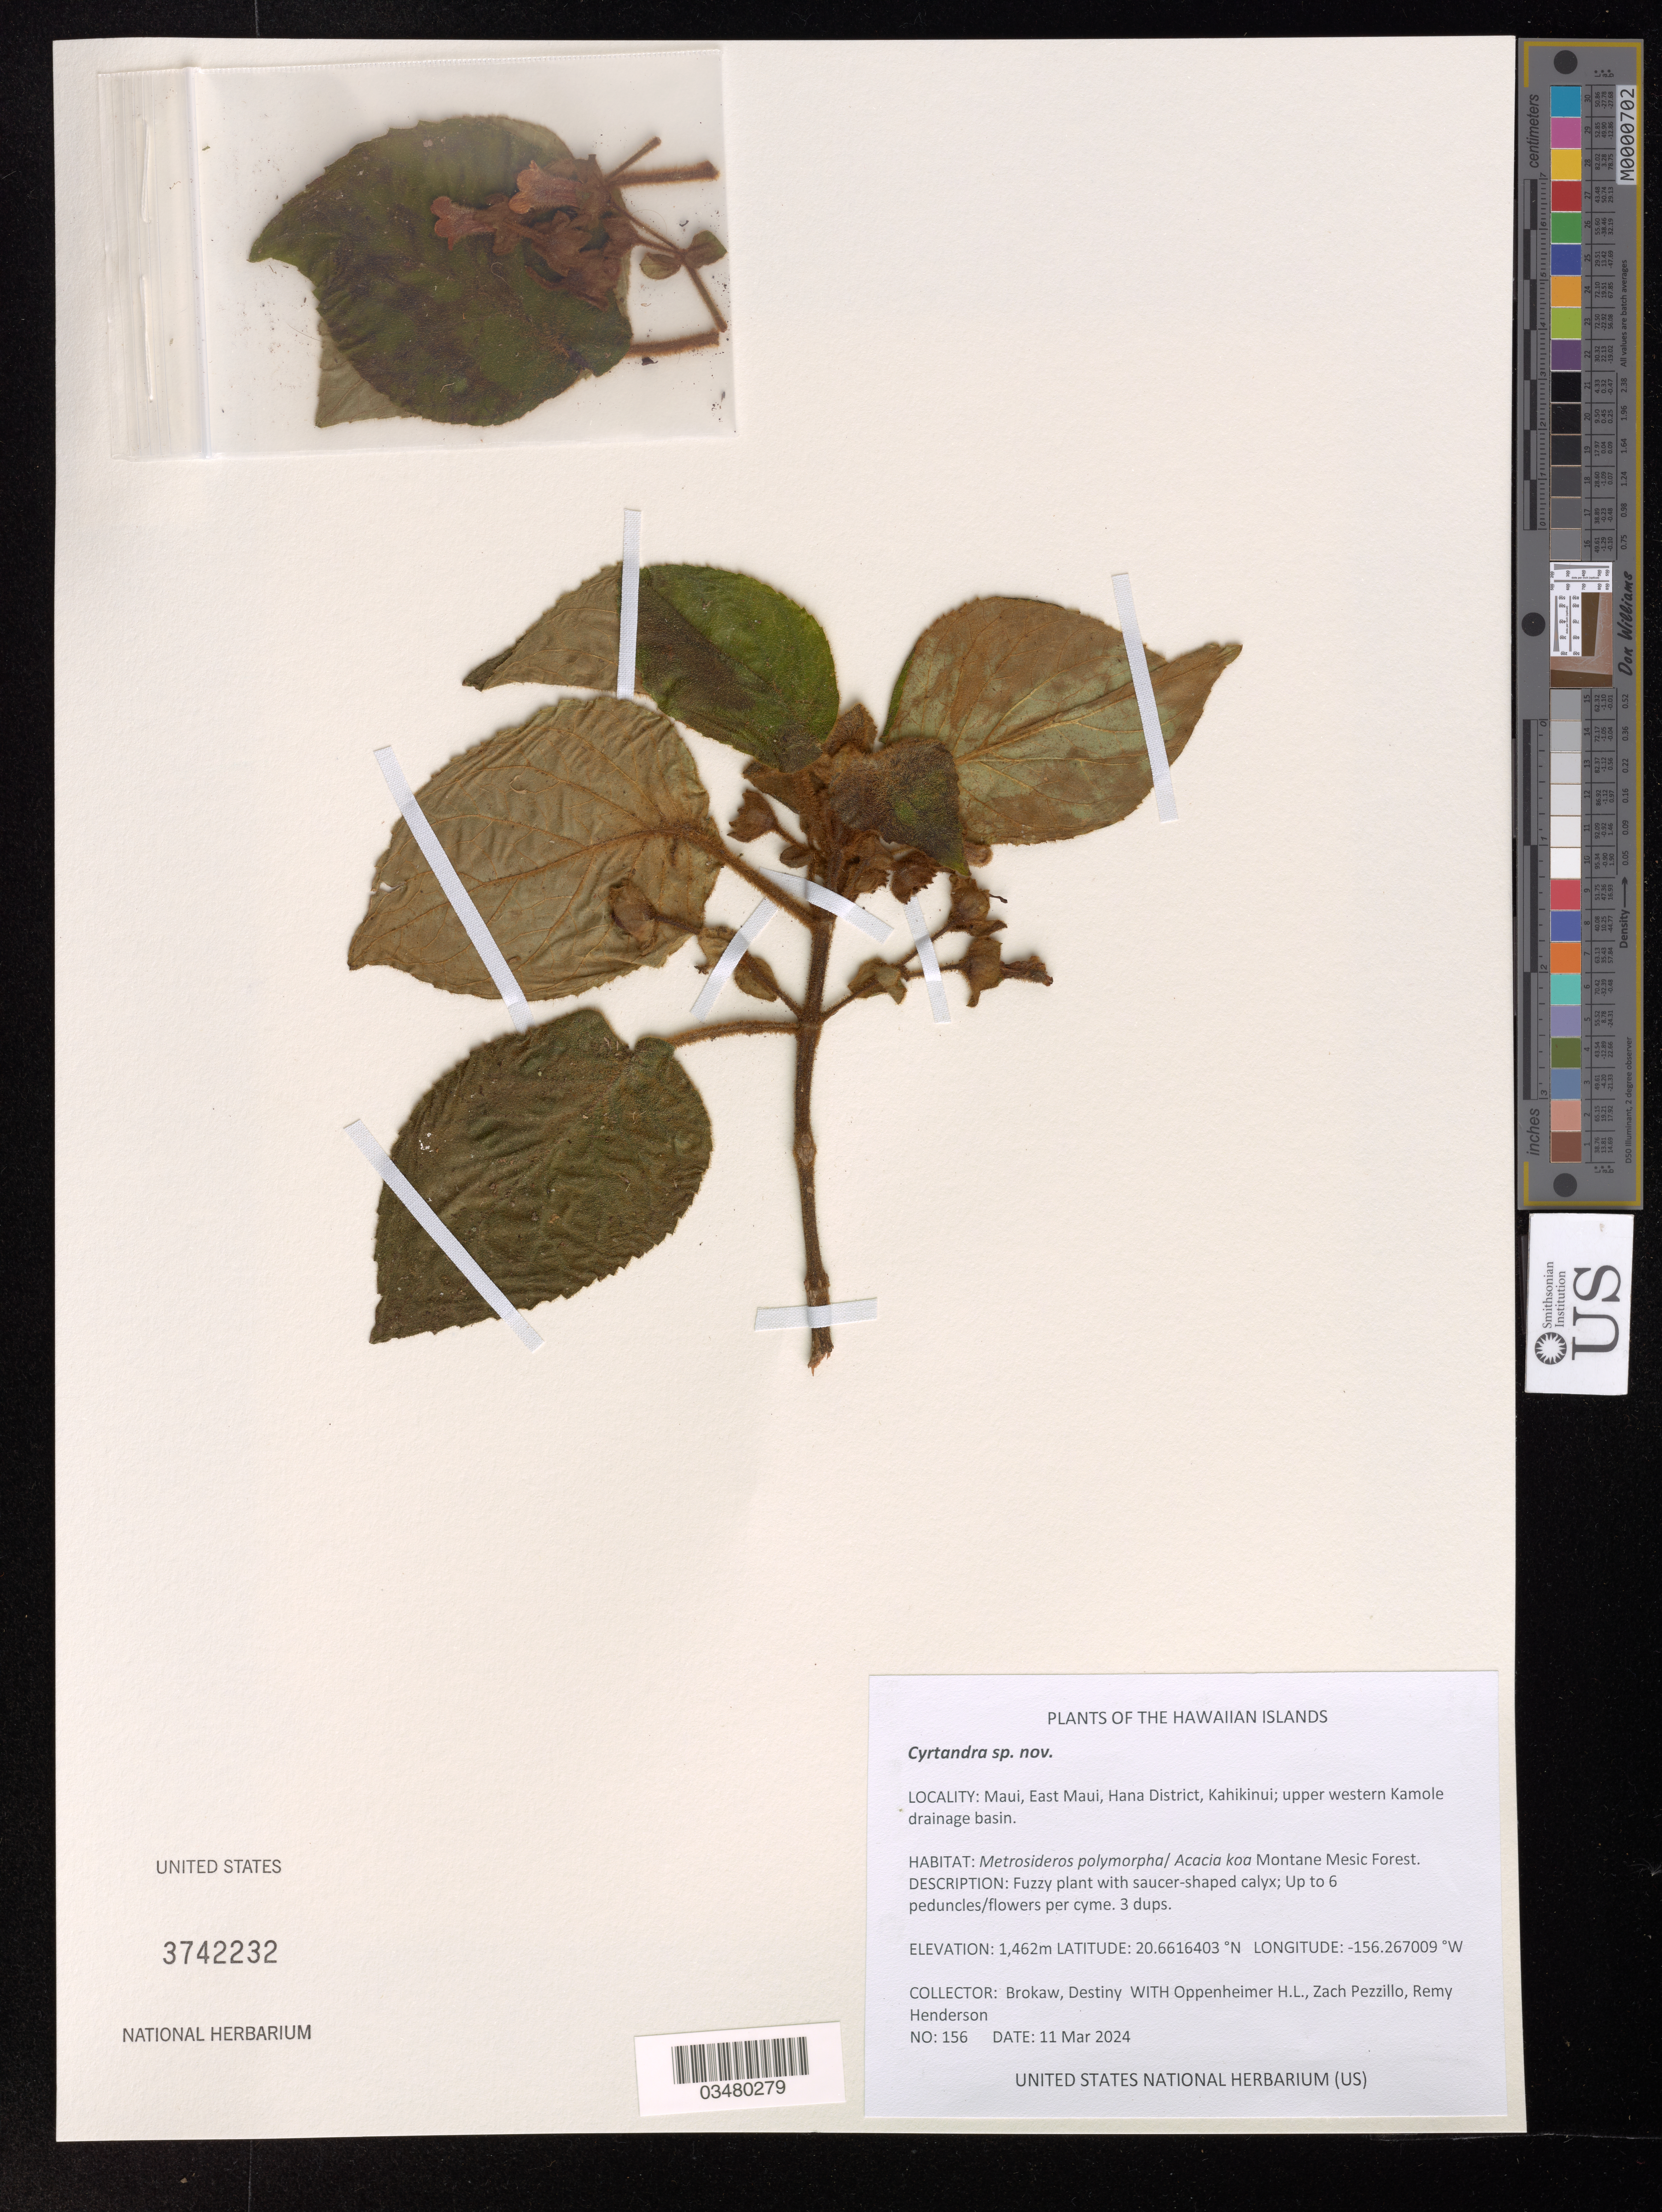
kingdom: Plantae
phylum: Tracheophyta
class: Magnoliopsida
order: Lamiales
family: Gesneriaceae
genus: Cyrtandra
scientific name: Cyrtandra sp. nov.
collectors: H. L. Oppenheimer, Z. Pezzillo & R. Henderson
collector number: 156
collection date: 2024-03-11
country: United States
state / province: Hawaii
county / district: Maui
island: Maui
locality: East Maui, Hana District, Kahikinui, upper western Kamole drainage basin.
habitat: Montane mesic forest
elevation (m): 1462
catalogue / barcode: US 3742232